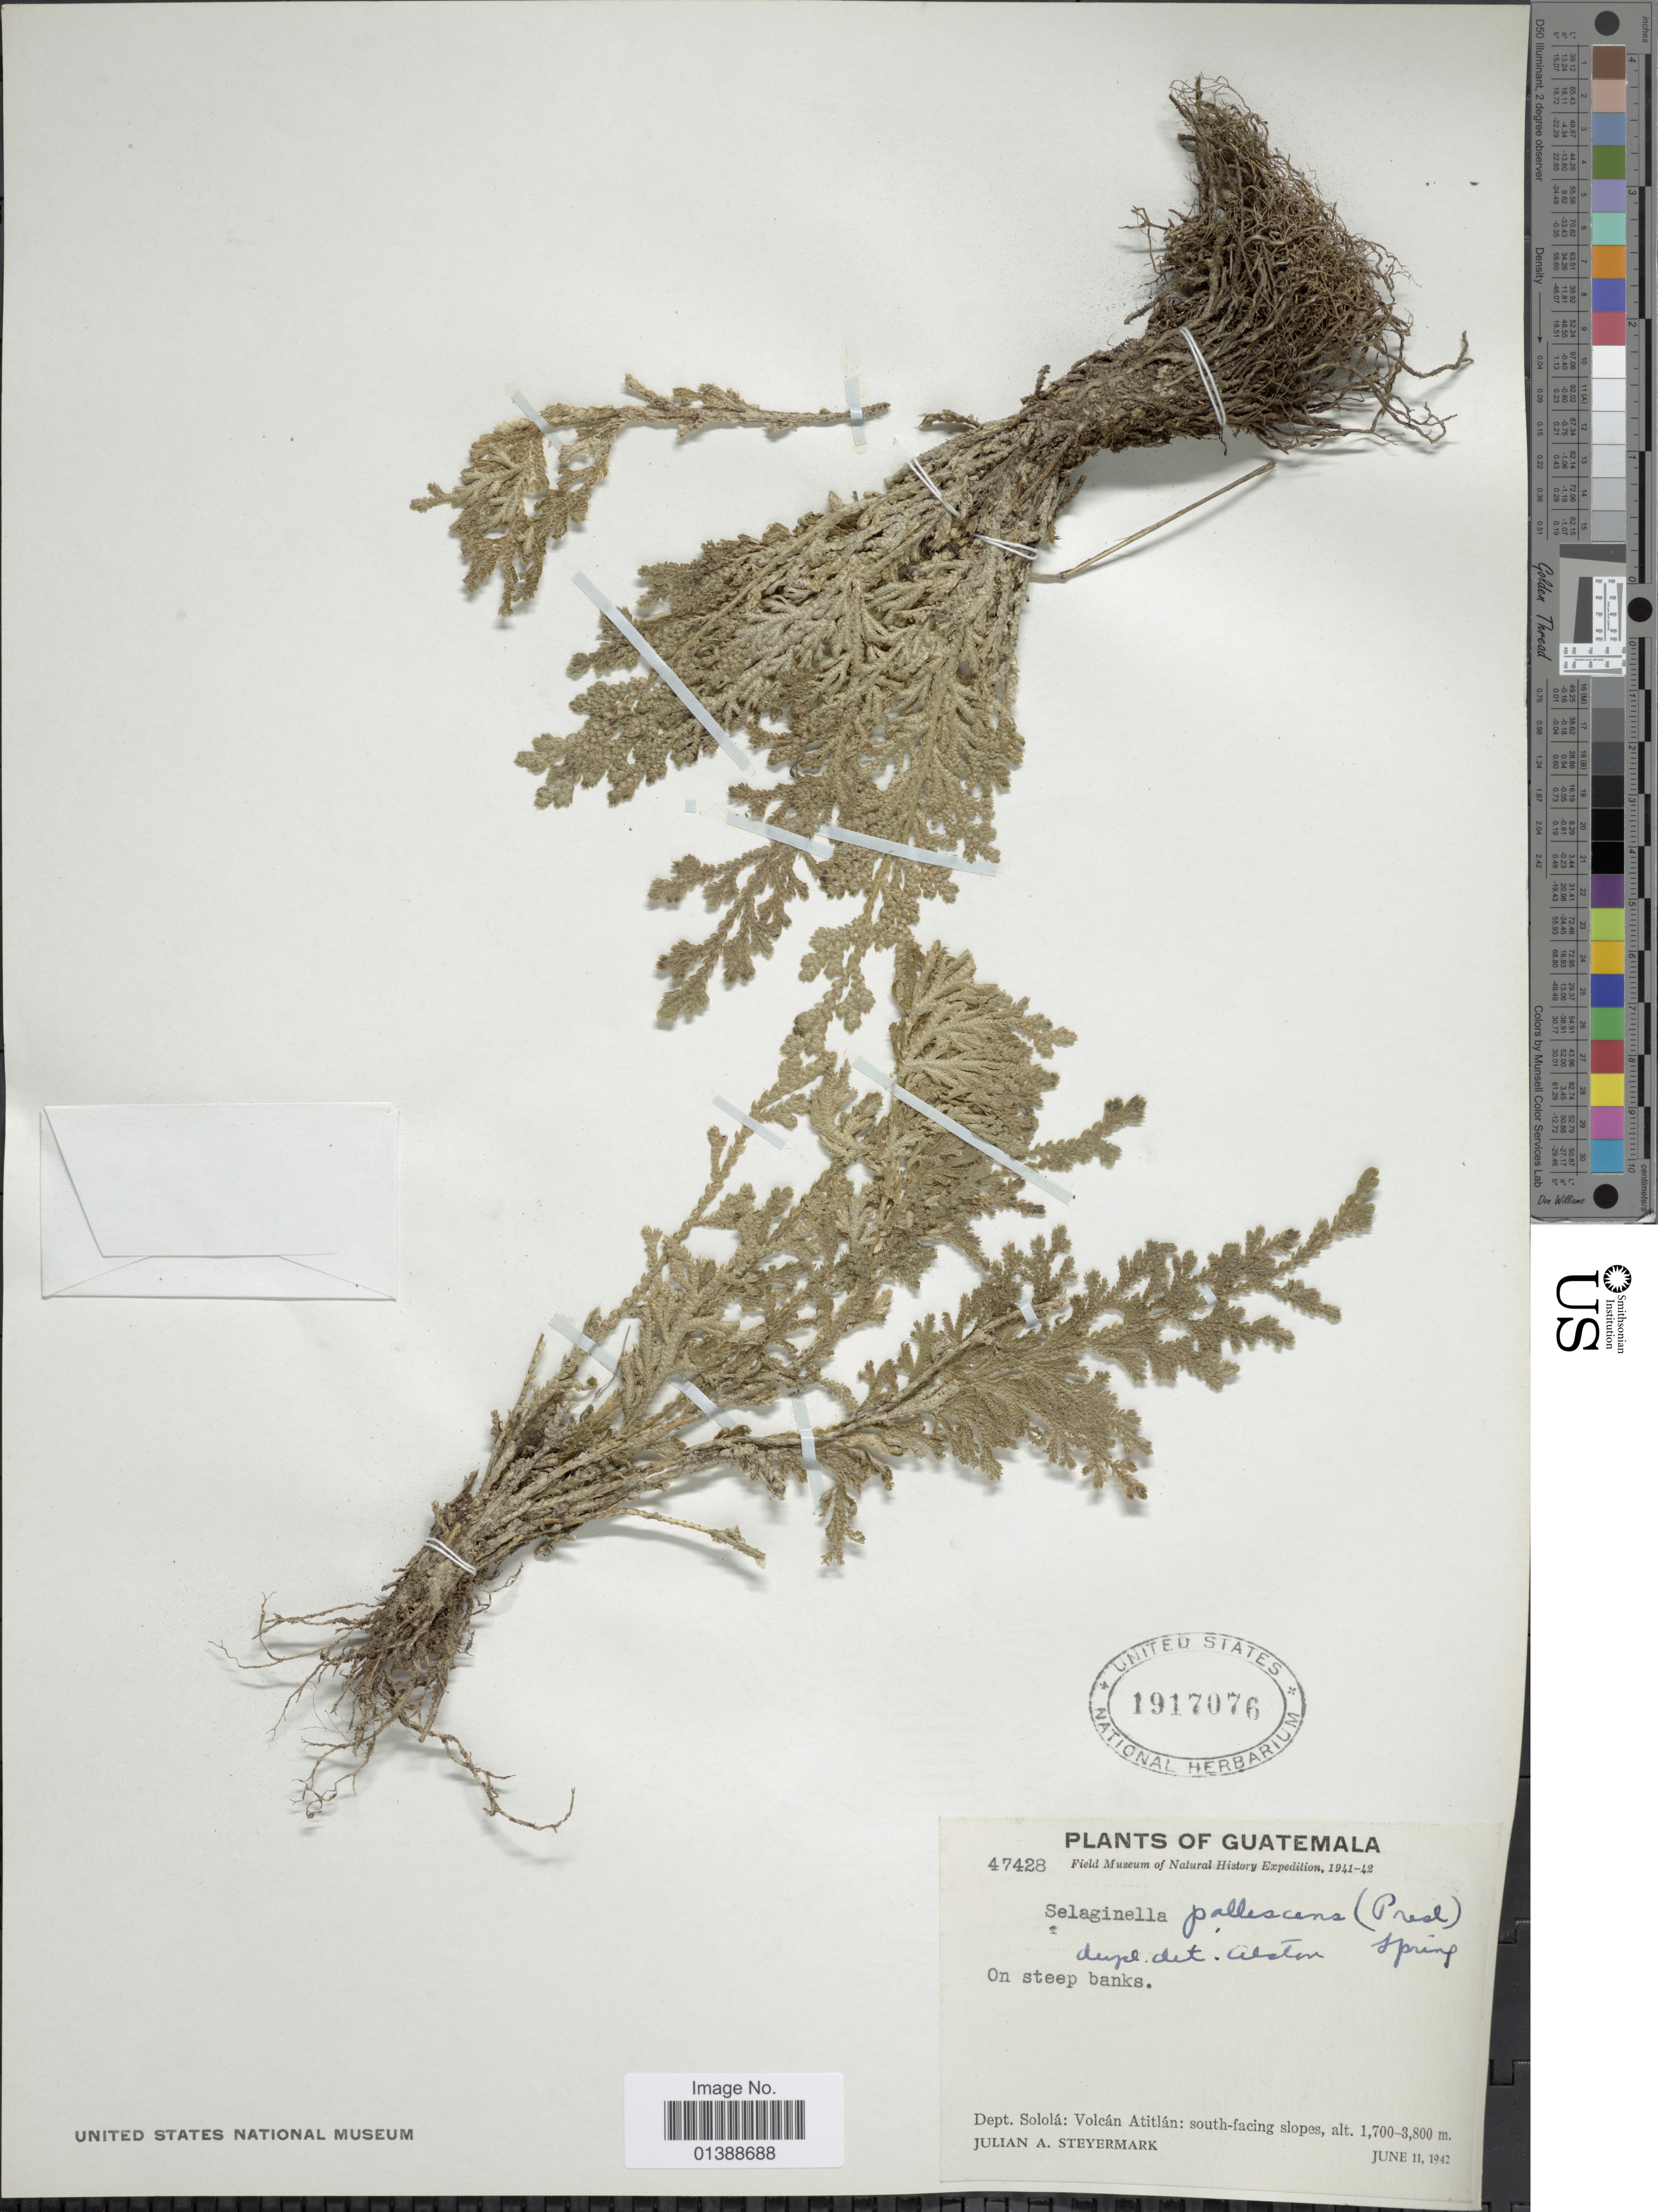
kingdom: Plantae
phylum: Tracheophyta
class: Lycopodiopsida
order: Selaginellales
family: Selaginellaceae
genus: Selaginella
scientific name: Selaginella pallescens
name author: (C. Presl) Spring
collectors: J. Steyermark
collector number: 47428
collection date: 1942-06-11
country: Guatemala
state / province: Sololá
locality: Volcán Atitlán: south-facing slopes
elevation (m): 1700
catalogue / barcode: US 1917076